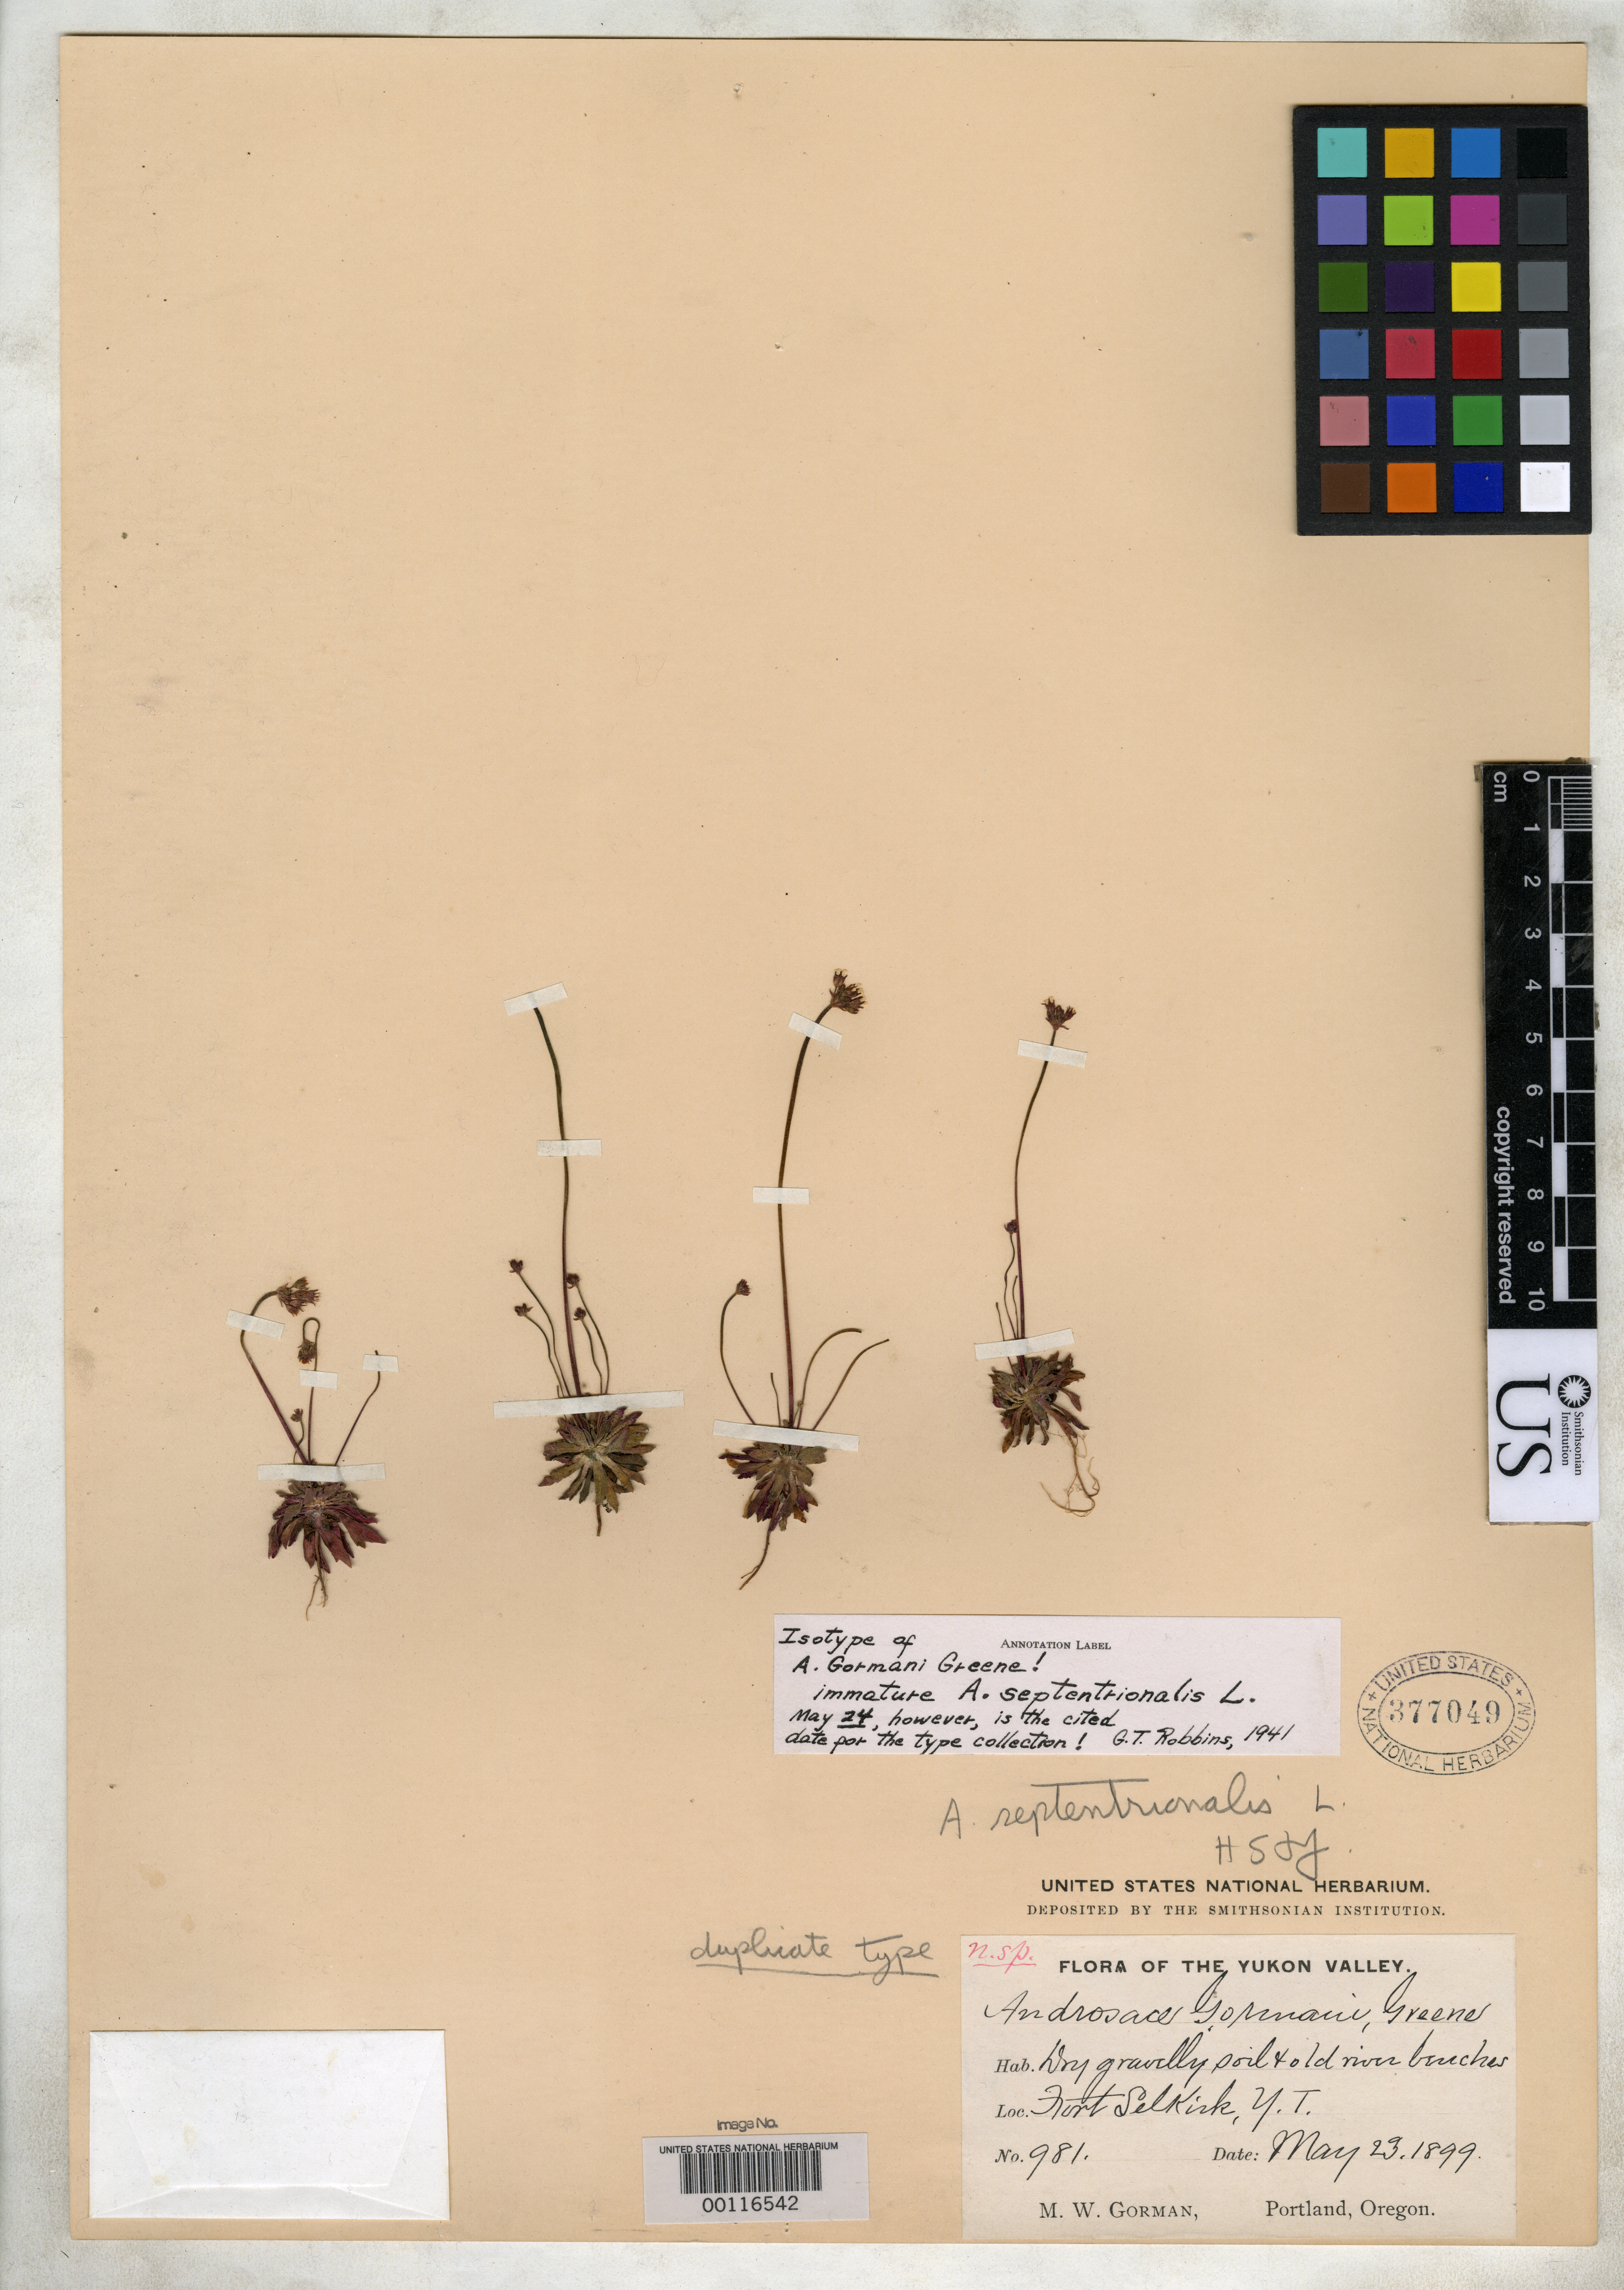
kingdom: Plantae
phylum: Tracheophyta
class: Magnoliopsida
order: Ericales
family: Primulaceae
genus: Androsace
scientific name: Androsace gormani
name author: Greene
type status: Isotype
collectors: M. W. Gorman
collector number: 981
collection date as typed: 23 May 1899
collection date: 1899-05-23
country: Canada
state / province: Yukon Territory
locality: Yukon Valley, Fort Selkirk.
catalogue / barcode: US 377049